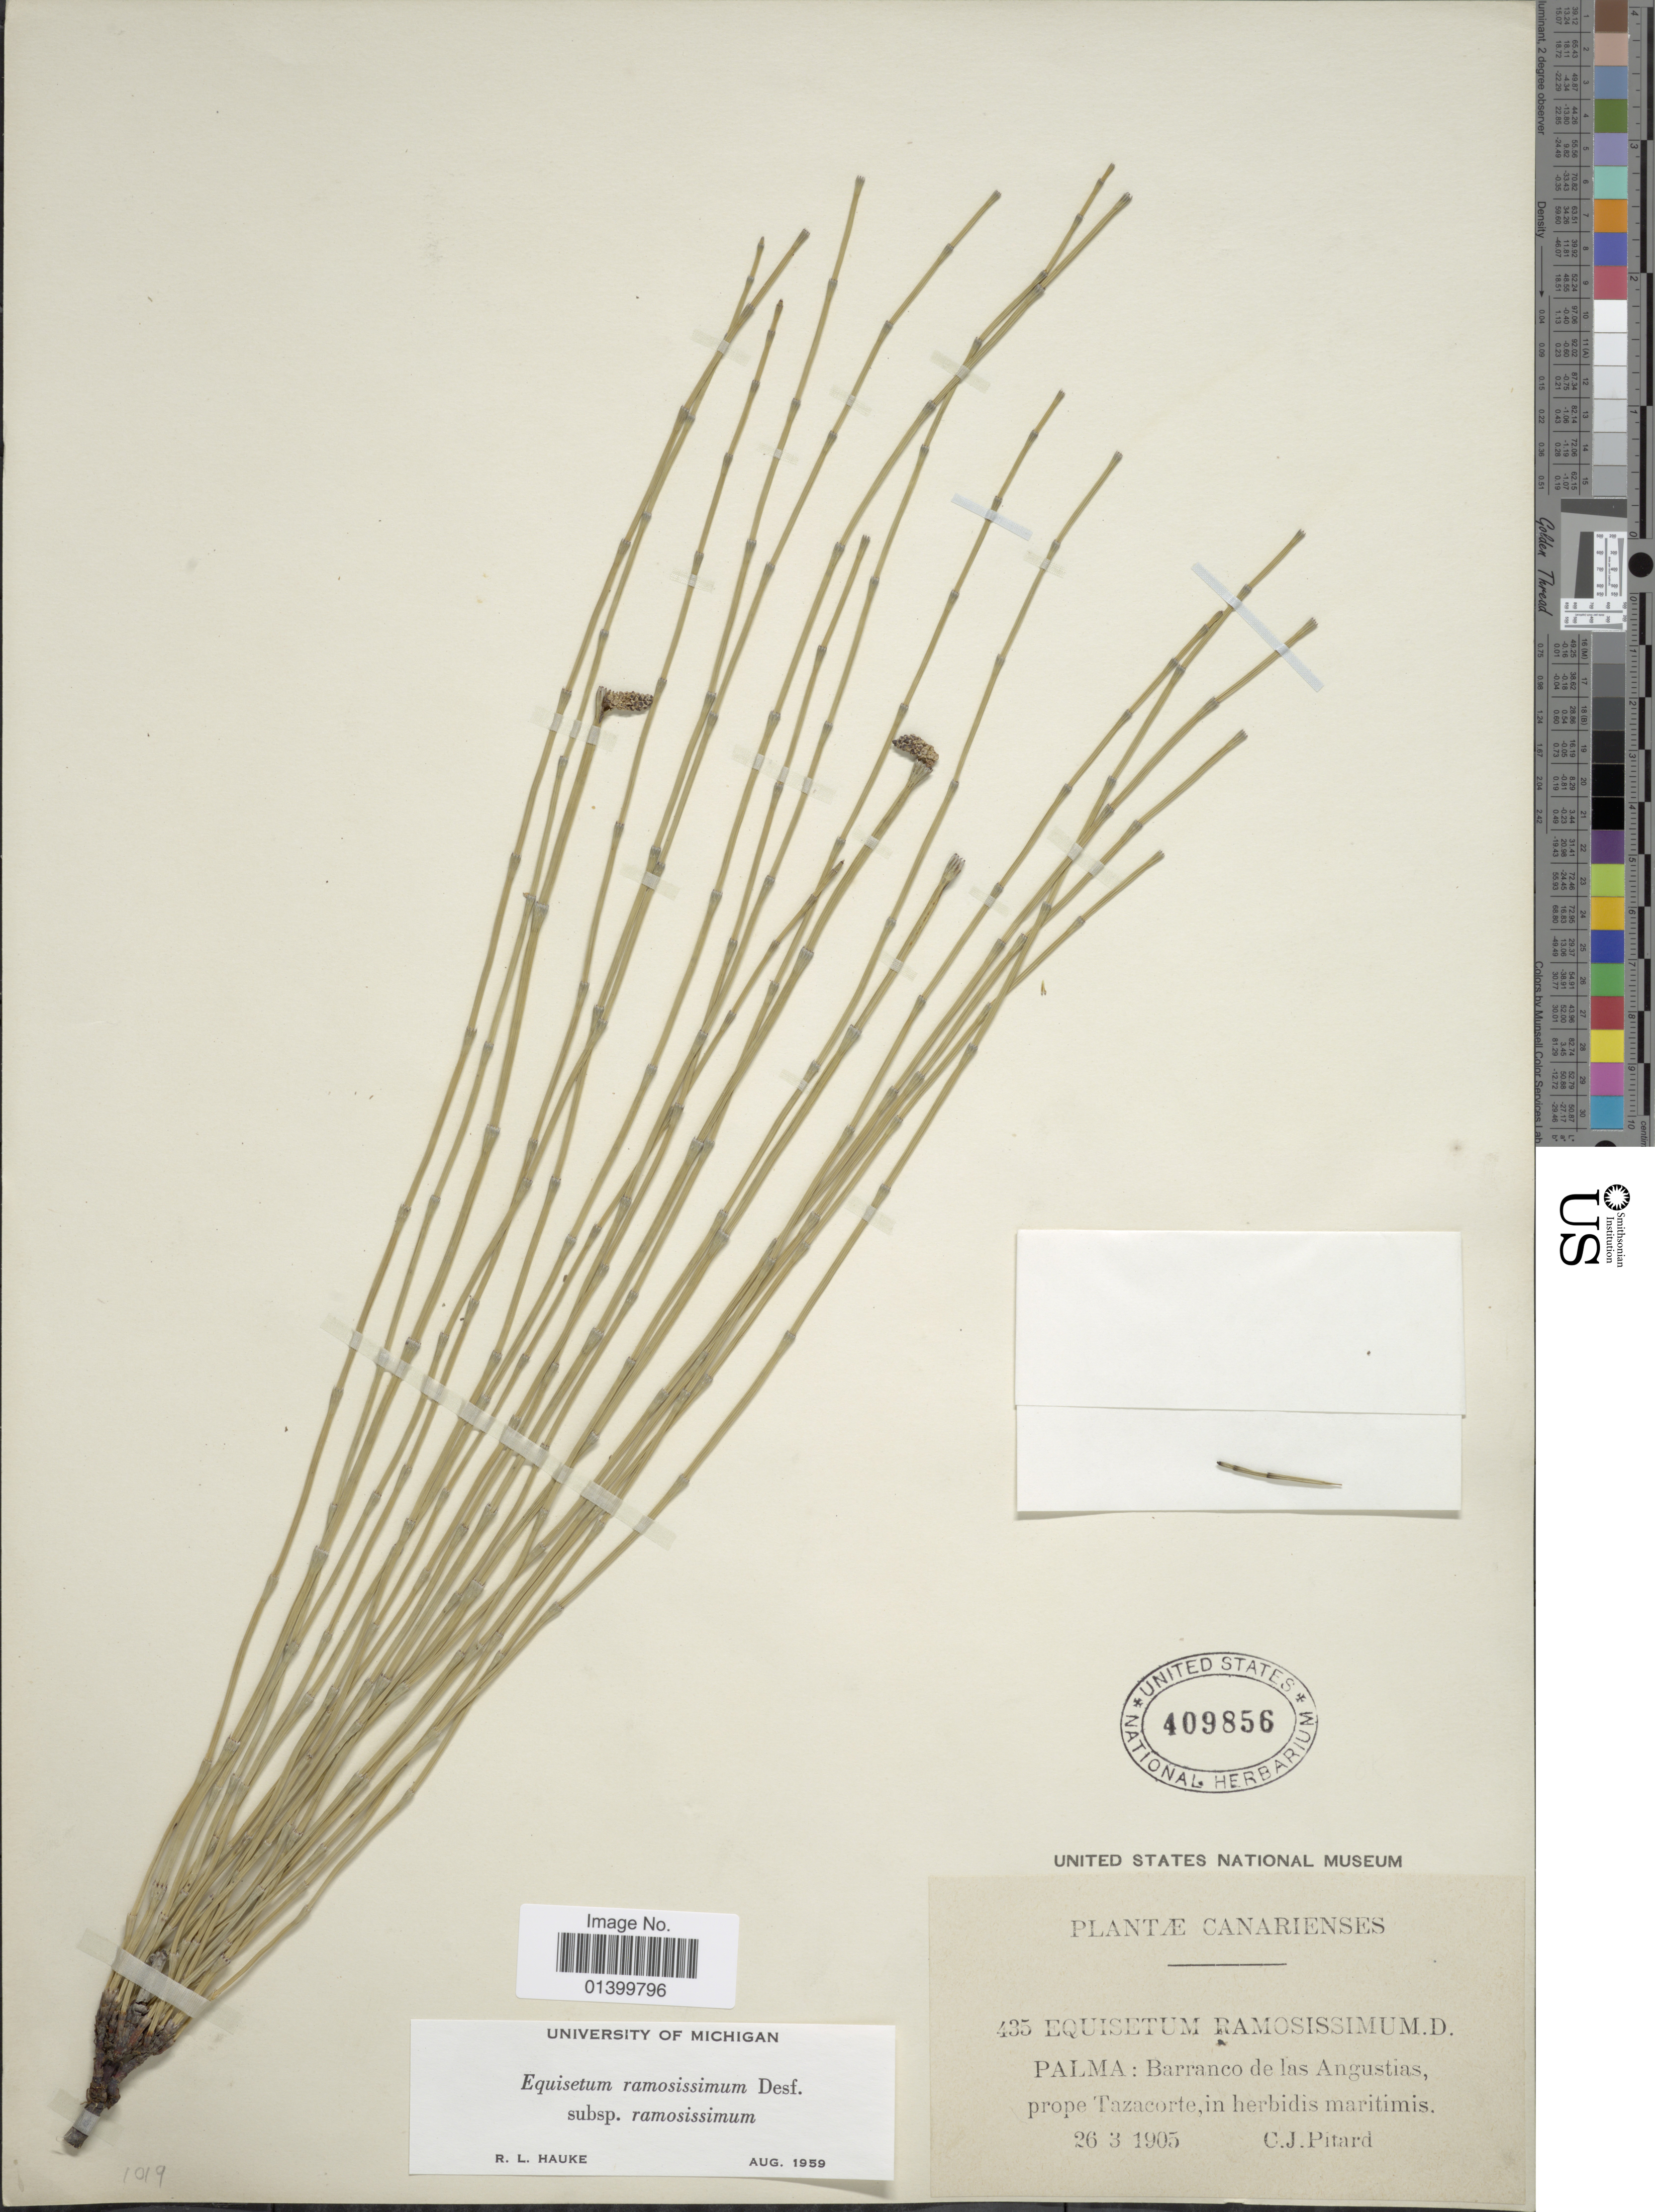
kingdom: Plantae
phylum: Tracheophyta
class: Polypodiopsida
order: Equisetales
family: Equisetaceae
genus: Equisetum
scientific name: Equisetum ramosissimum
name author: Desf.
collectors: C. Pitard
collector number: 435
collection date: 1905-03-26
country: Spain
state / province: Canarias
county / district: Santa Cruz de Tenerife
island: La Palma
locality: Plantæ Canarienses. Palma: Barranco de las Angustias, prope Tazacorte, in herbidis maritimis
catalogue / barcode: US 409856